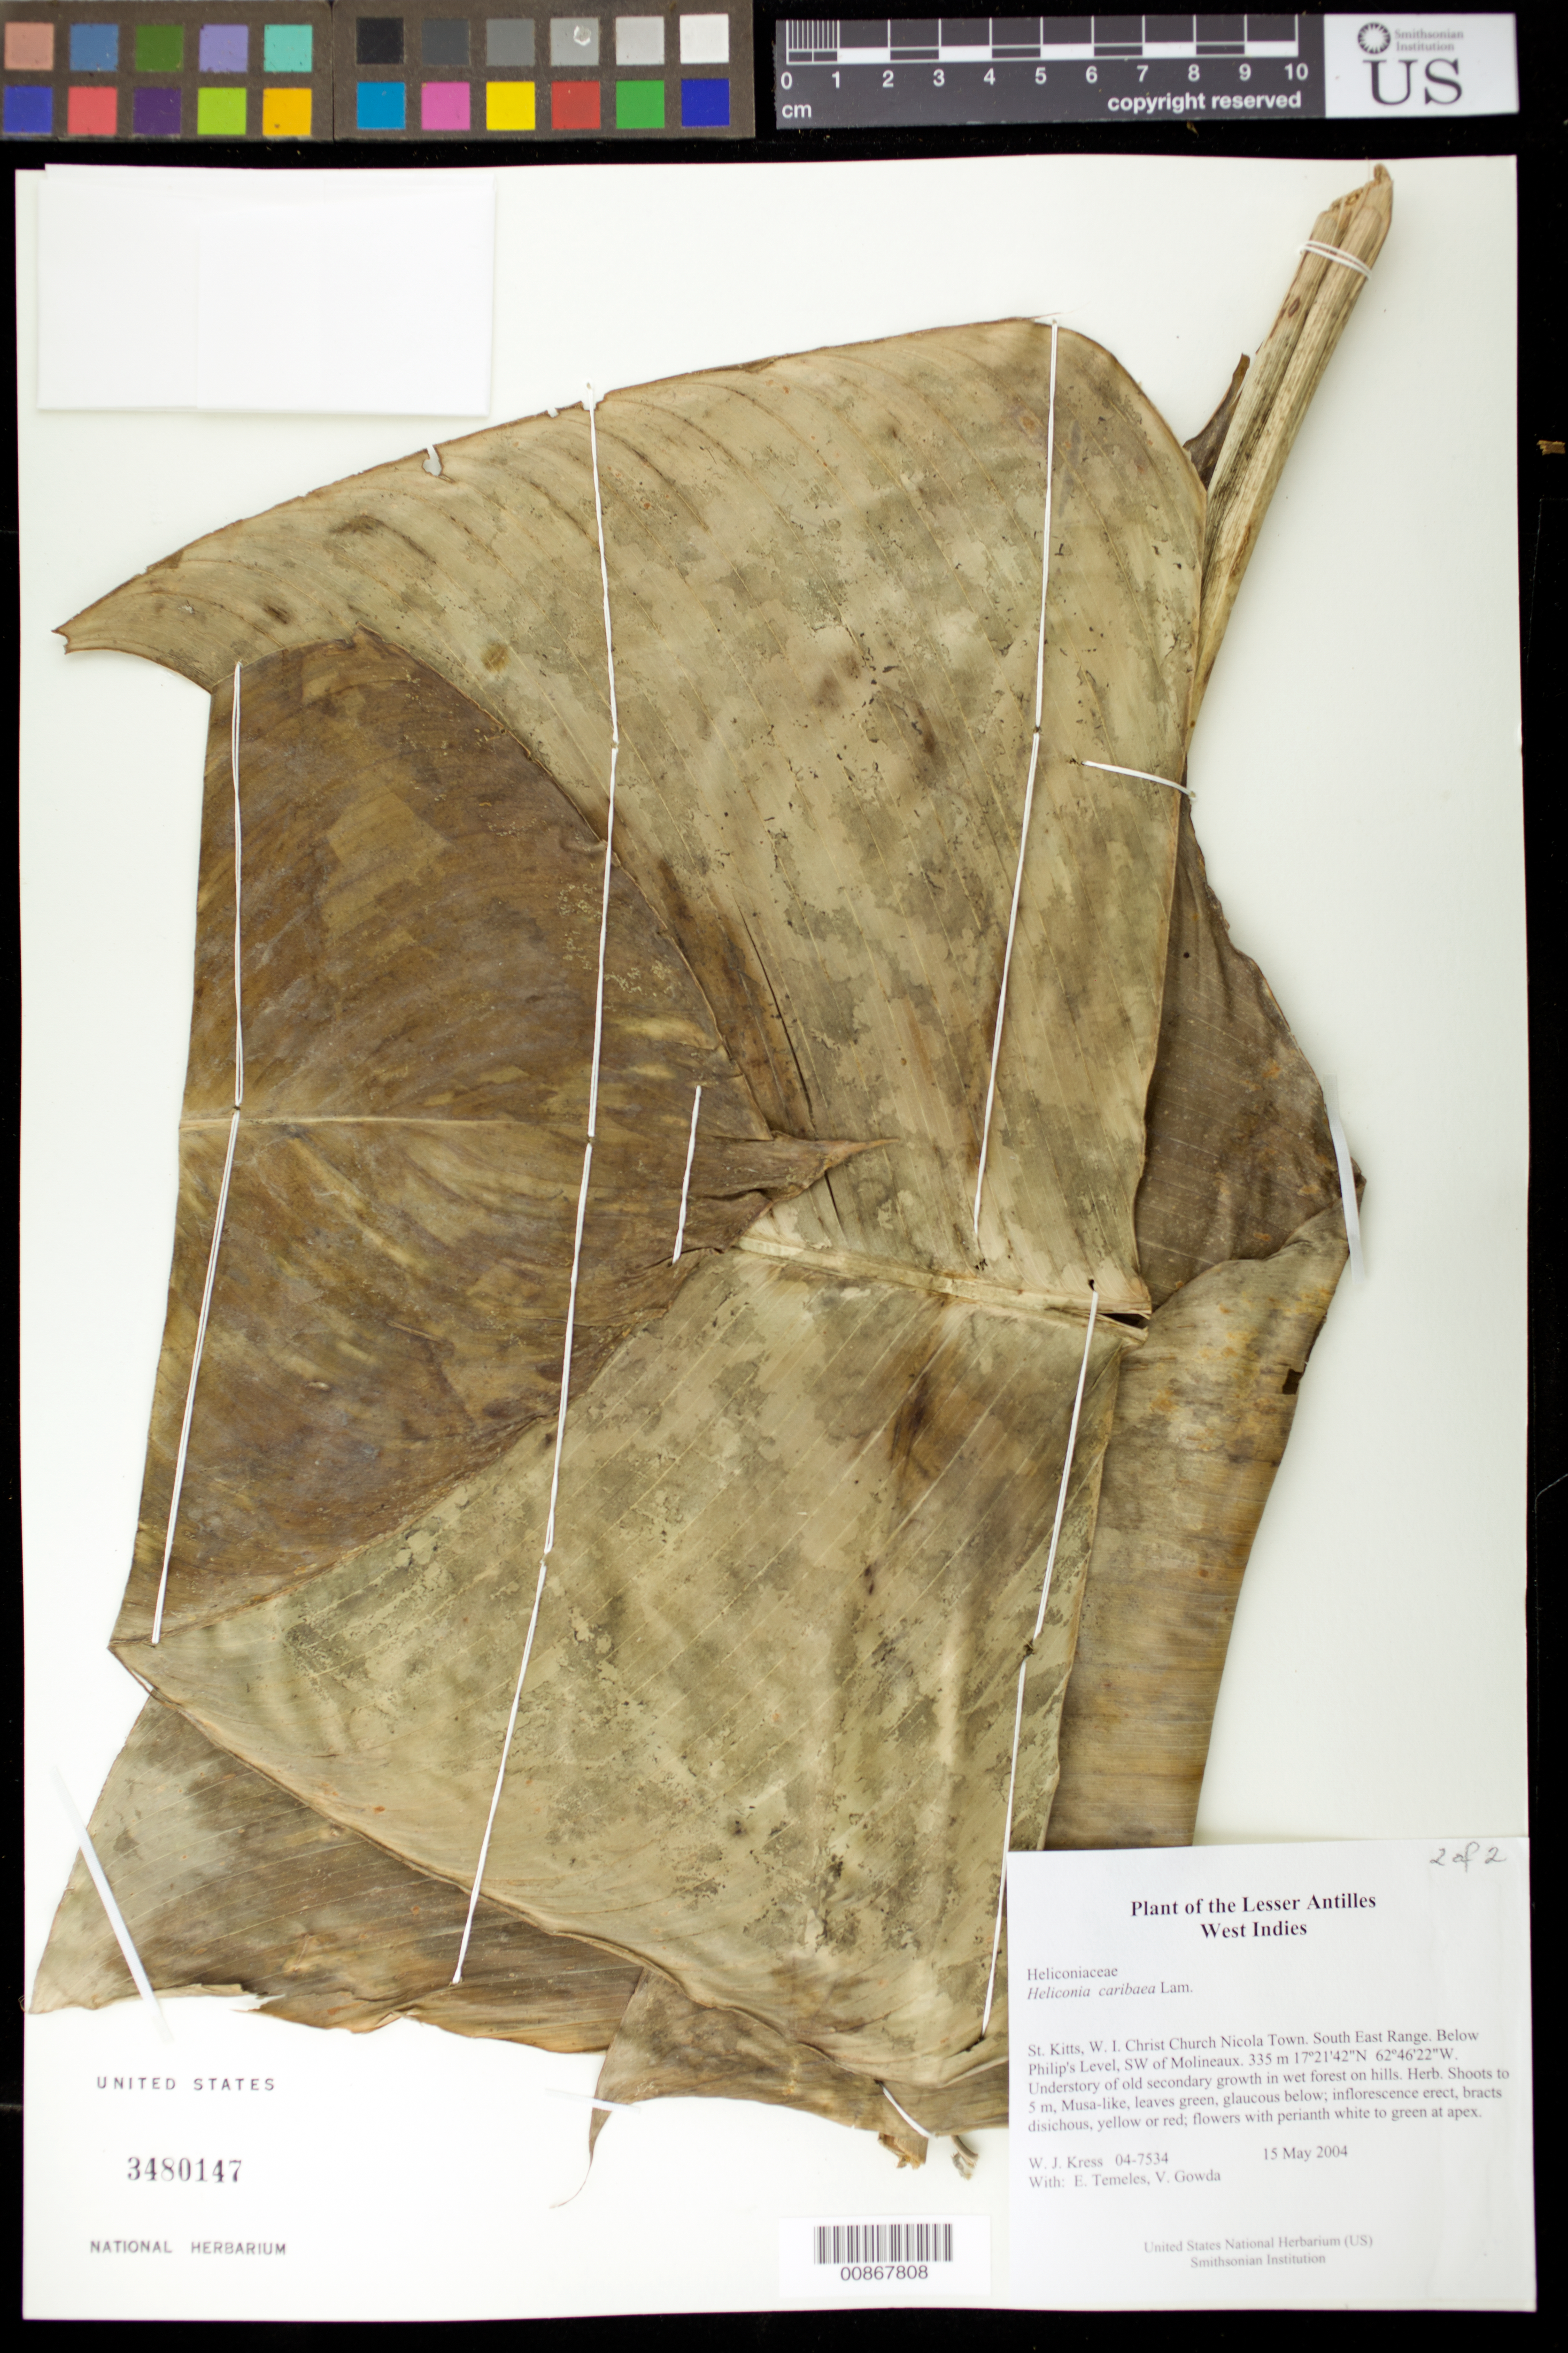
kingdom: Plantae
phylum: Tracheophyta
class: Liliopsida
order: Zingiberales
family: Heliconiaceae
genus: Heliconia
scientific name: Heliconia caribaea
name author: Lam.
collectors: W. J. Kress, E. Temeles & V. Gowda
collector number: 04-7534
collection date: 2004-05-15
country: St. Christopher-Nevis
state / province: Christ Church Nicola Town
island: St. Lucia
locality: Below Philip's Level, SW of Molineaux. South East Range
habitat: Understory of old secondary grwoth in wet forest on hills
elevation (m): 335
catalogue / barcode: US 3480147